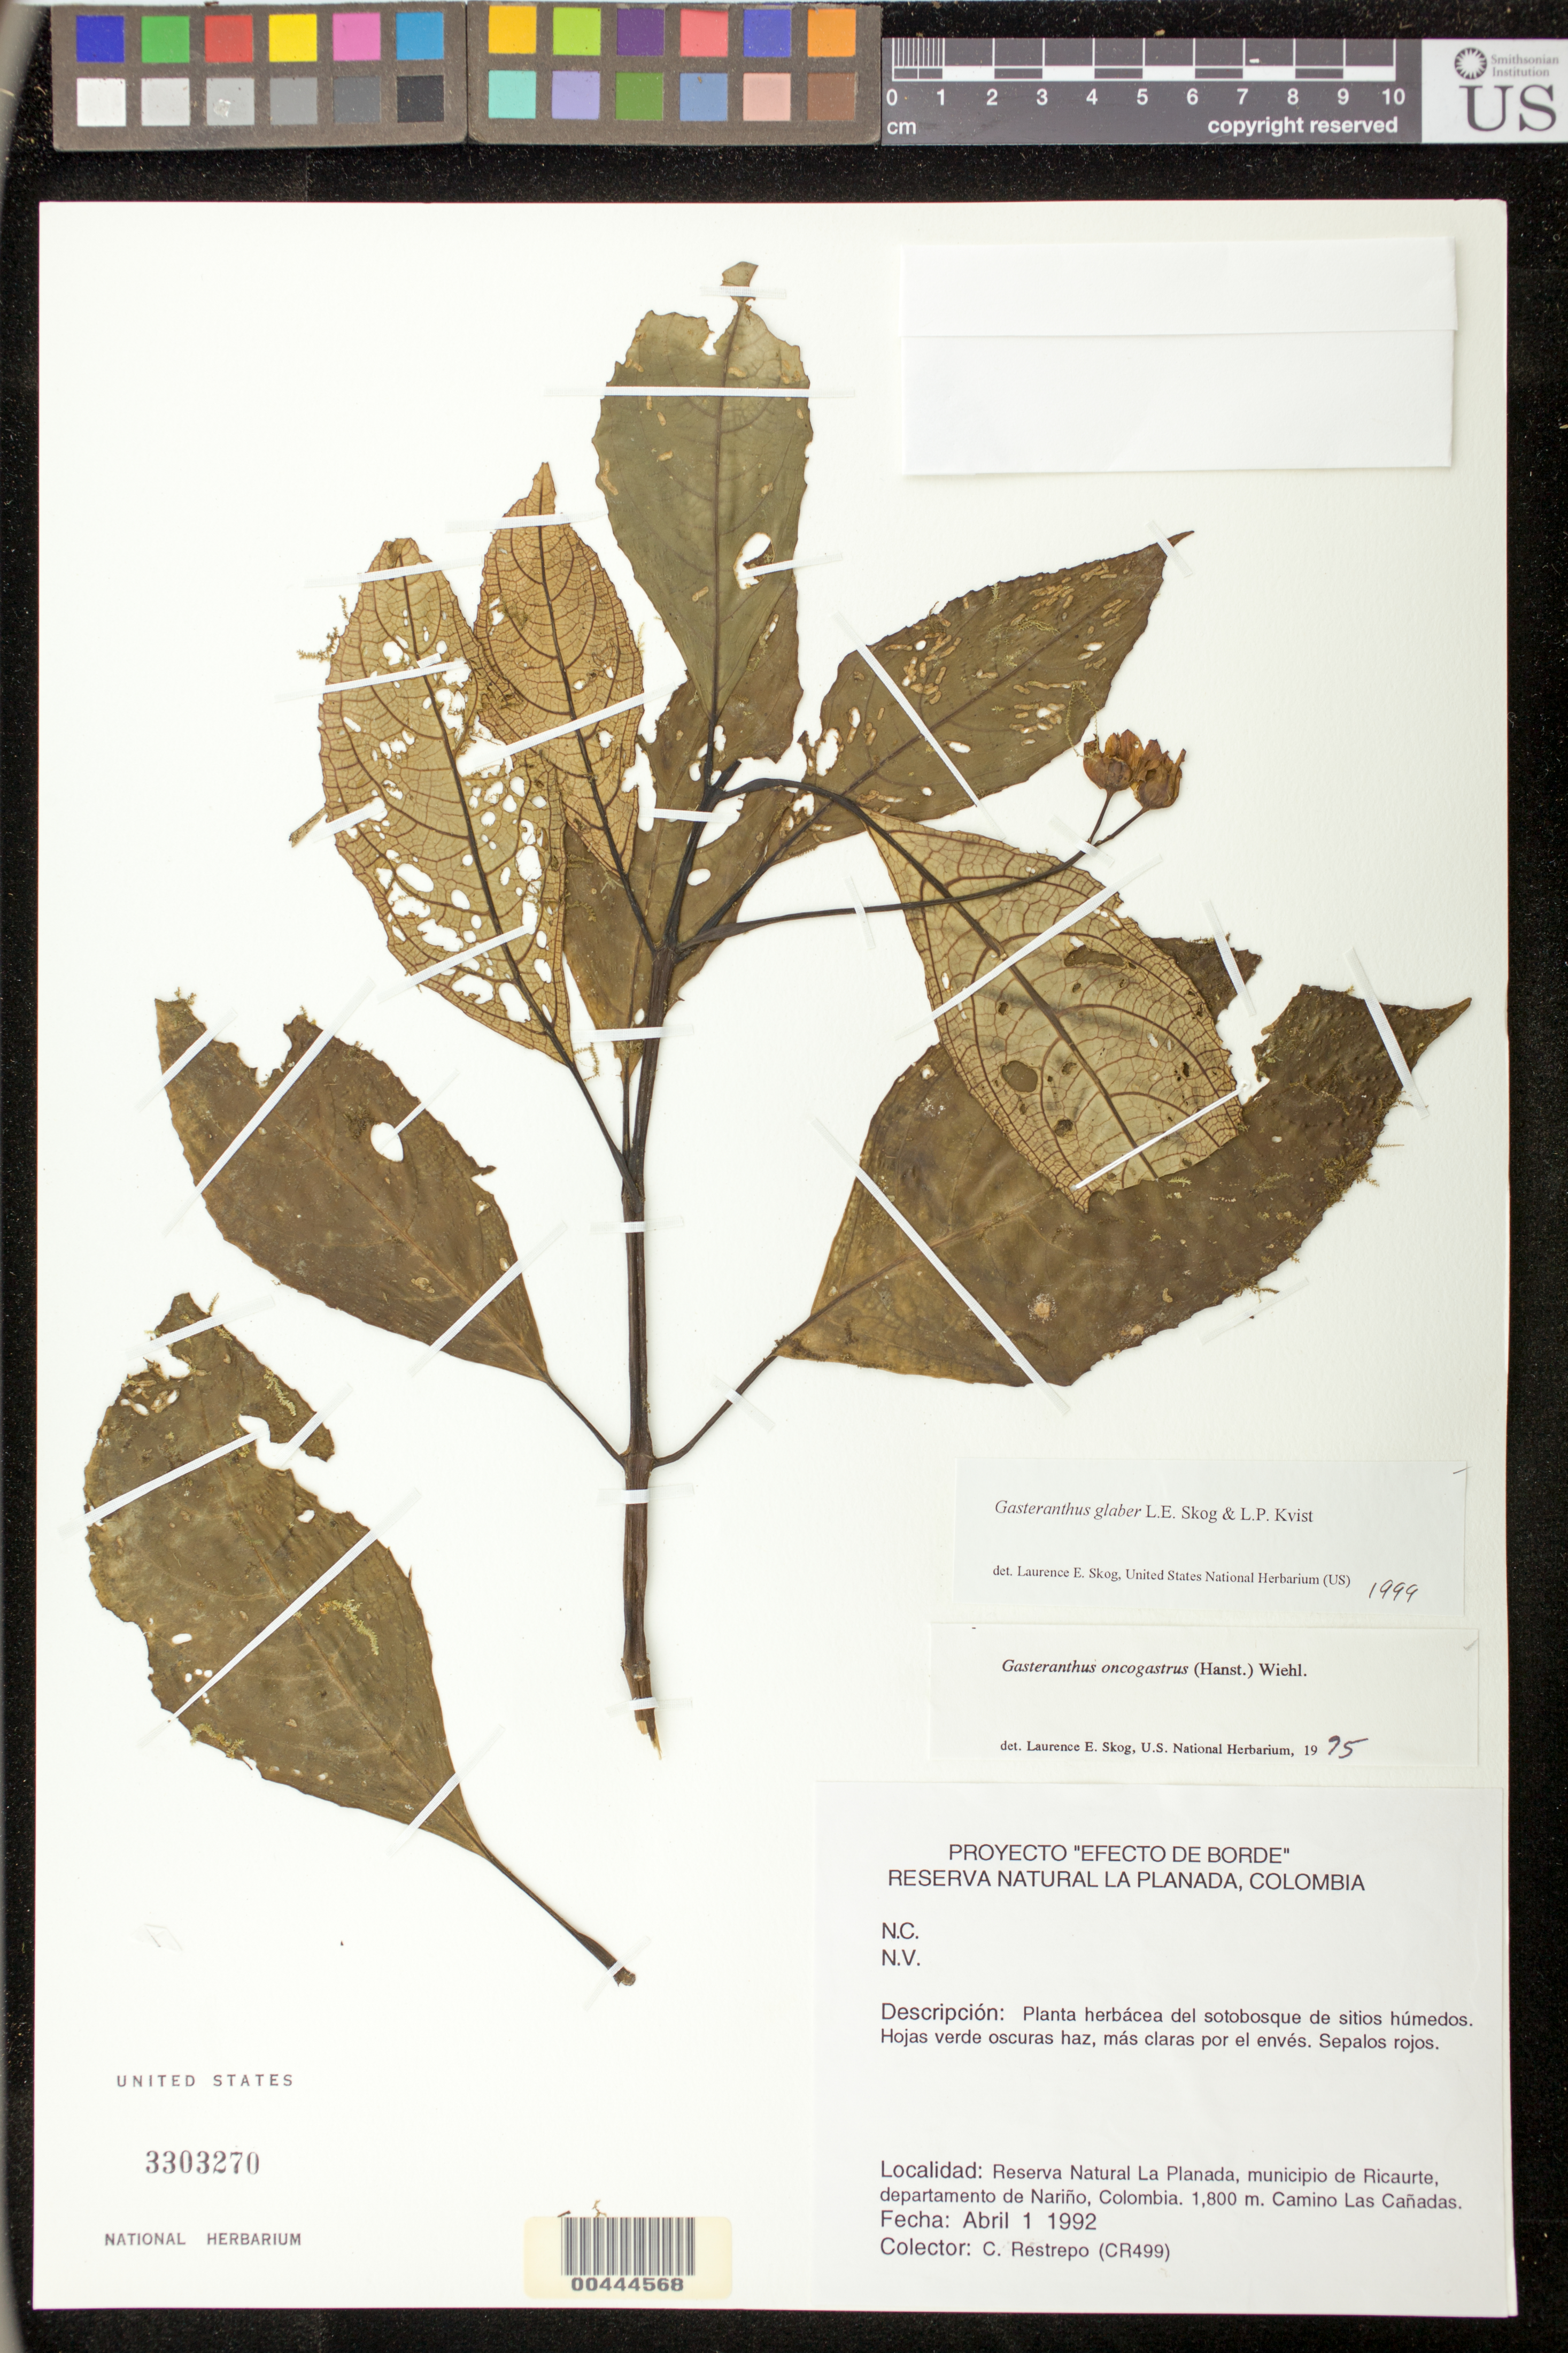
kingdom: Plantae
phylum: Tracheophyta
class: Magnoliopsida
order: Lamiales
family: Gesneriaceae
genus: Gasteranthus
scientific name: Gasteranthus glaber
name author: L.E. Skog & L.P. Kvist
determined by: Skog, Laurence E.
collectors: C. Restrepo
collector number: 499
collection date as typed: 01 Apr 1992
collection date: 1992-04-01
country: Colombia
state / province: Nariño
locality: Reserva Natural La Planada, mpio. de Ricaurte, camino Las Cañadas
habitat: Sotobosque de sitios húmedos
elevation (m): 1800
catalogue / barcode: US 3303270